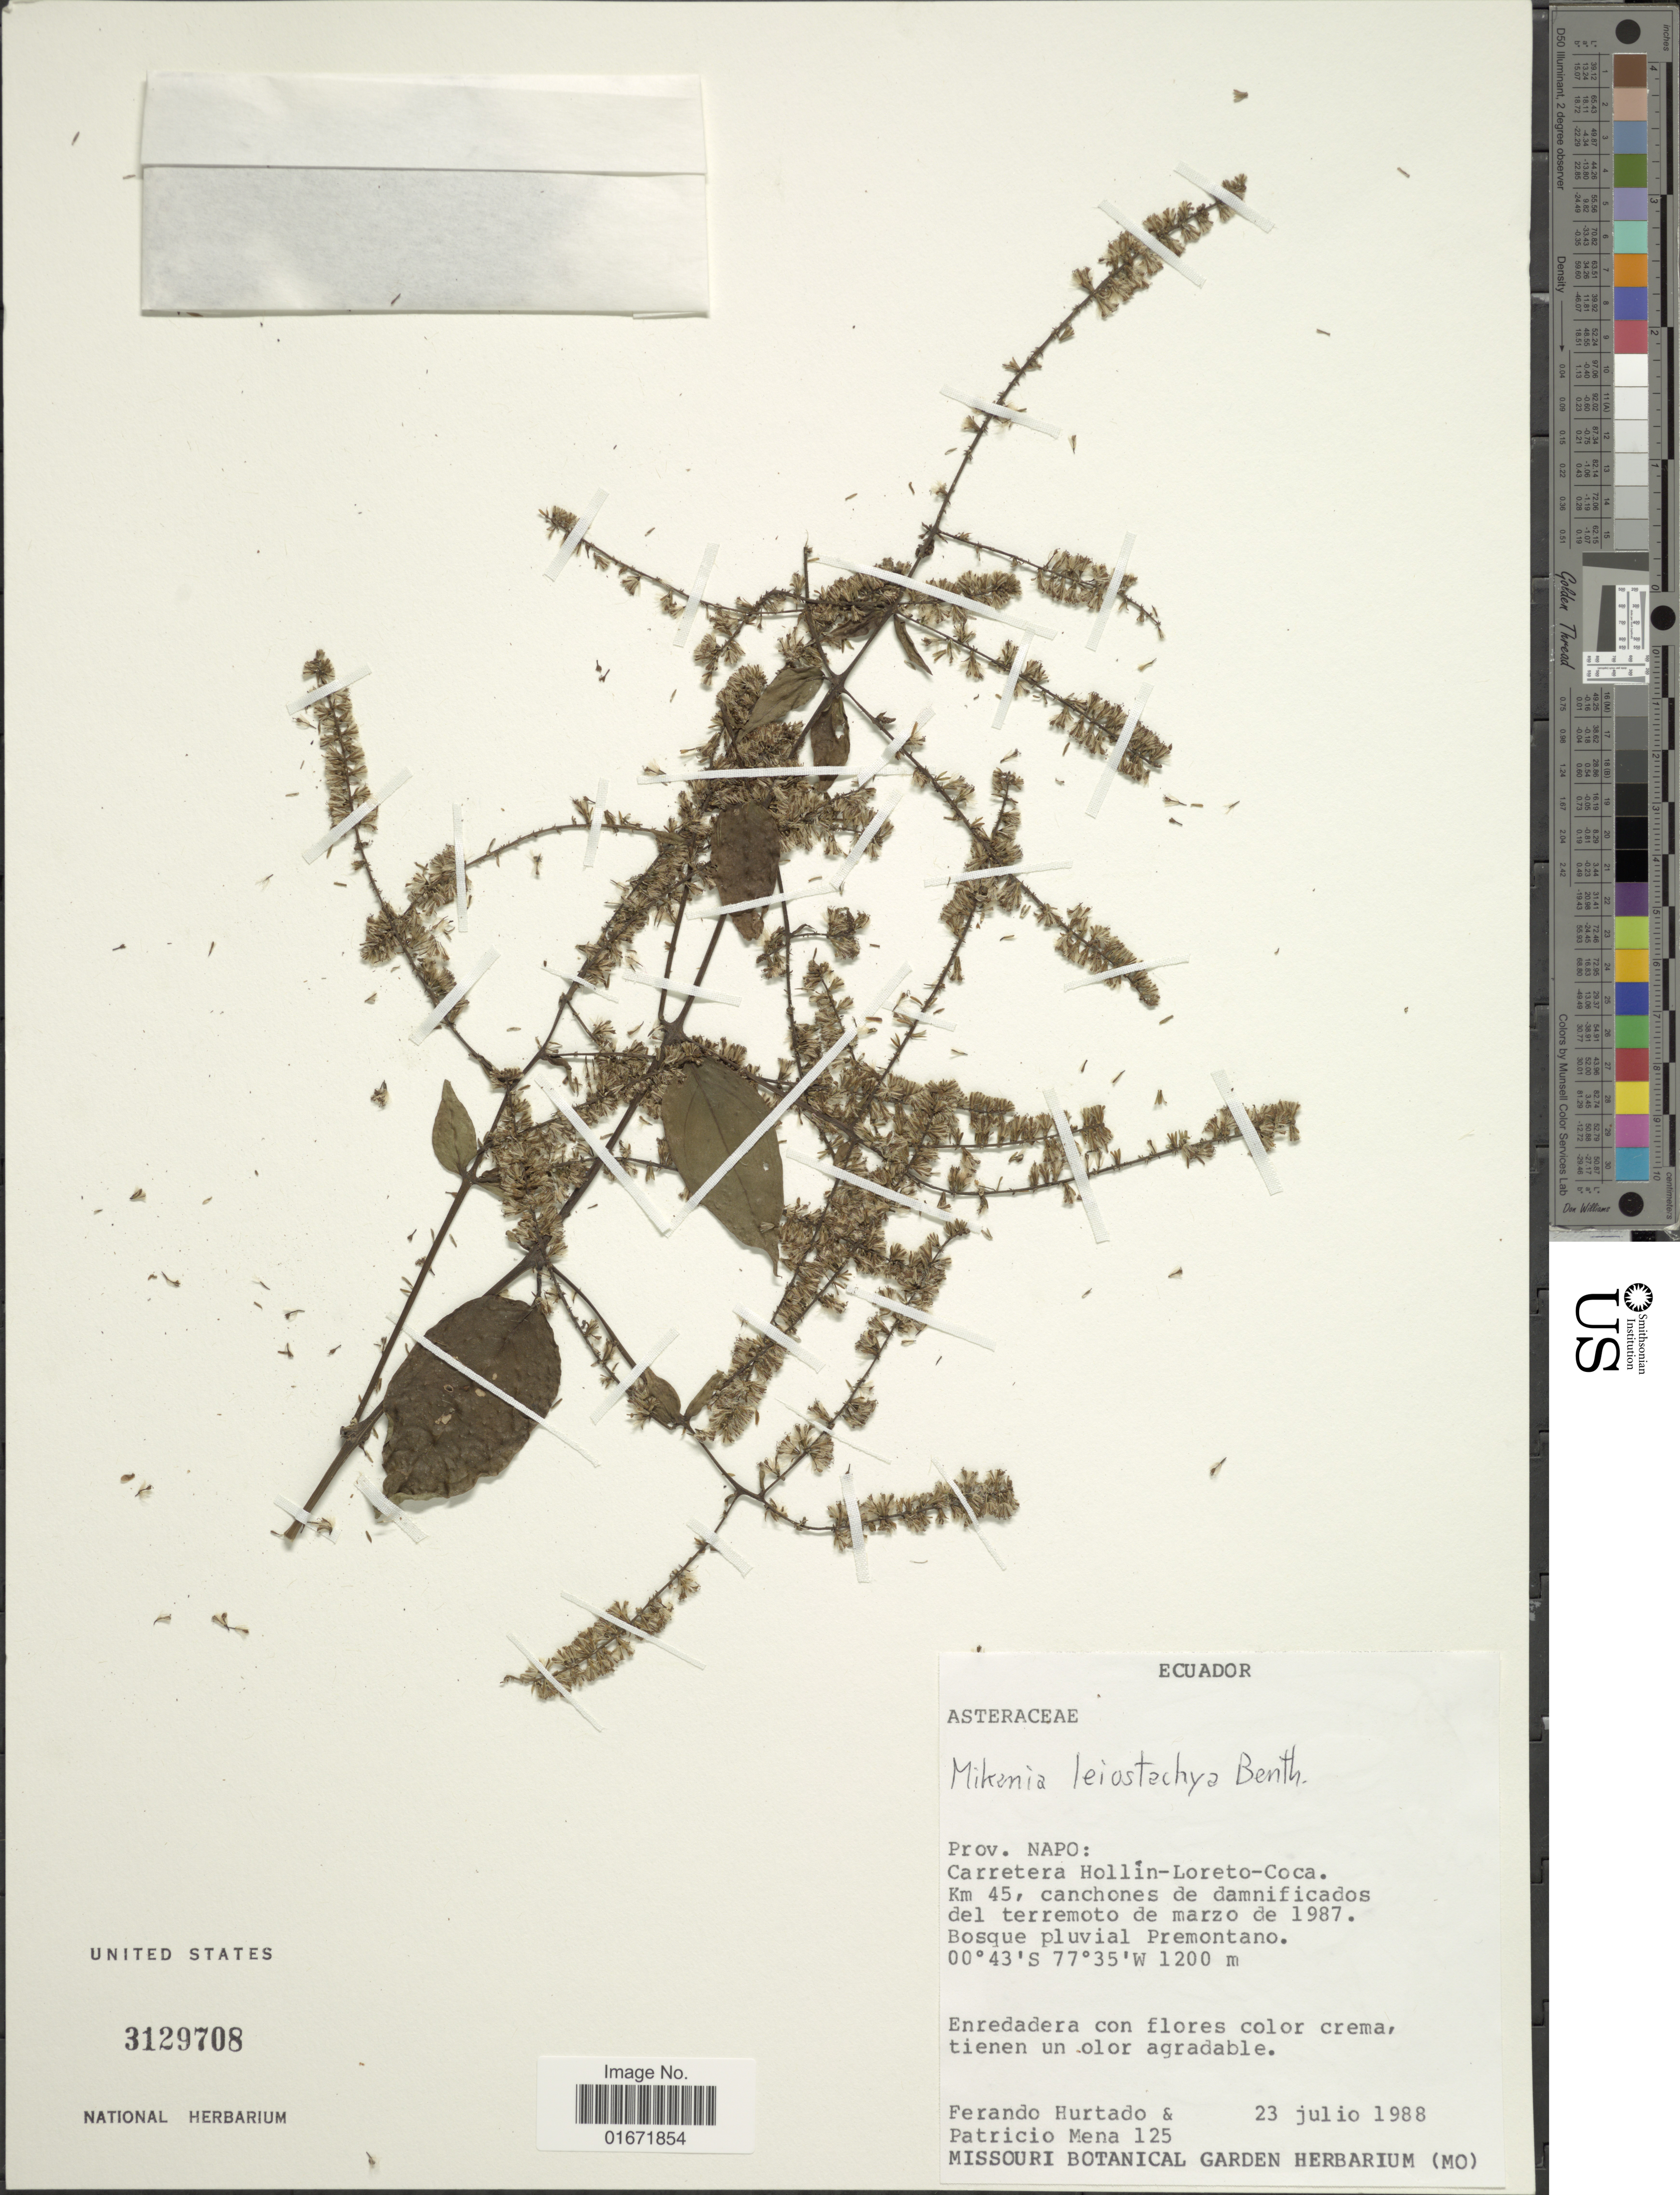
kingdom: Plantae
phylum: Tracheophyta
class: Magnoliopsida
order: Asterales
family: Asteraceae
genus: Mikania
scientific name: Mikania leiostachya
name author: Benth.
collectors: F. Hurtado & P. Mena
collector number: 125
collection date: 1988-07-23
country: Ecuador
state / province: Napo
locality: Prov. Napo: Carretera Hollin-Loreto-Coca. Km 45, canchones de damnificados del terremoto del marzo de 1987. Bosque pluvial Premontano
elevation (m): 1200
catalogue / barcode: US 3129708